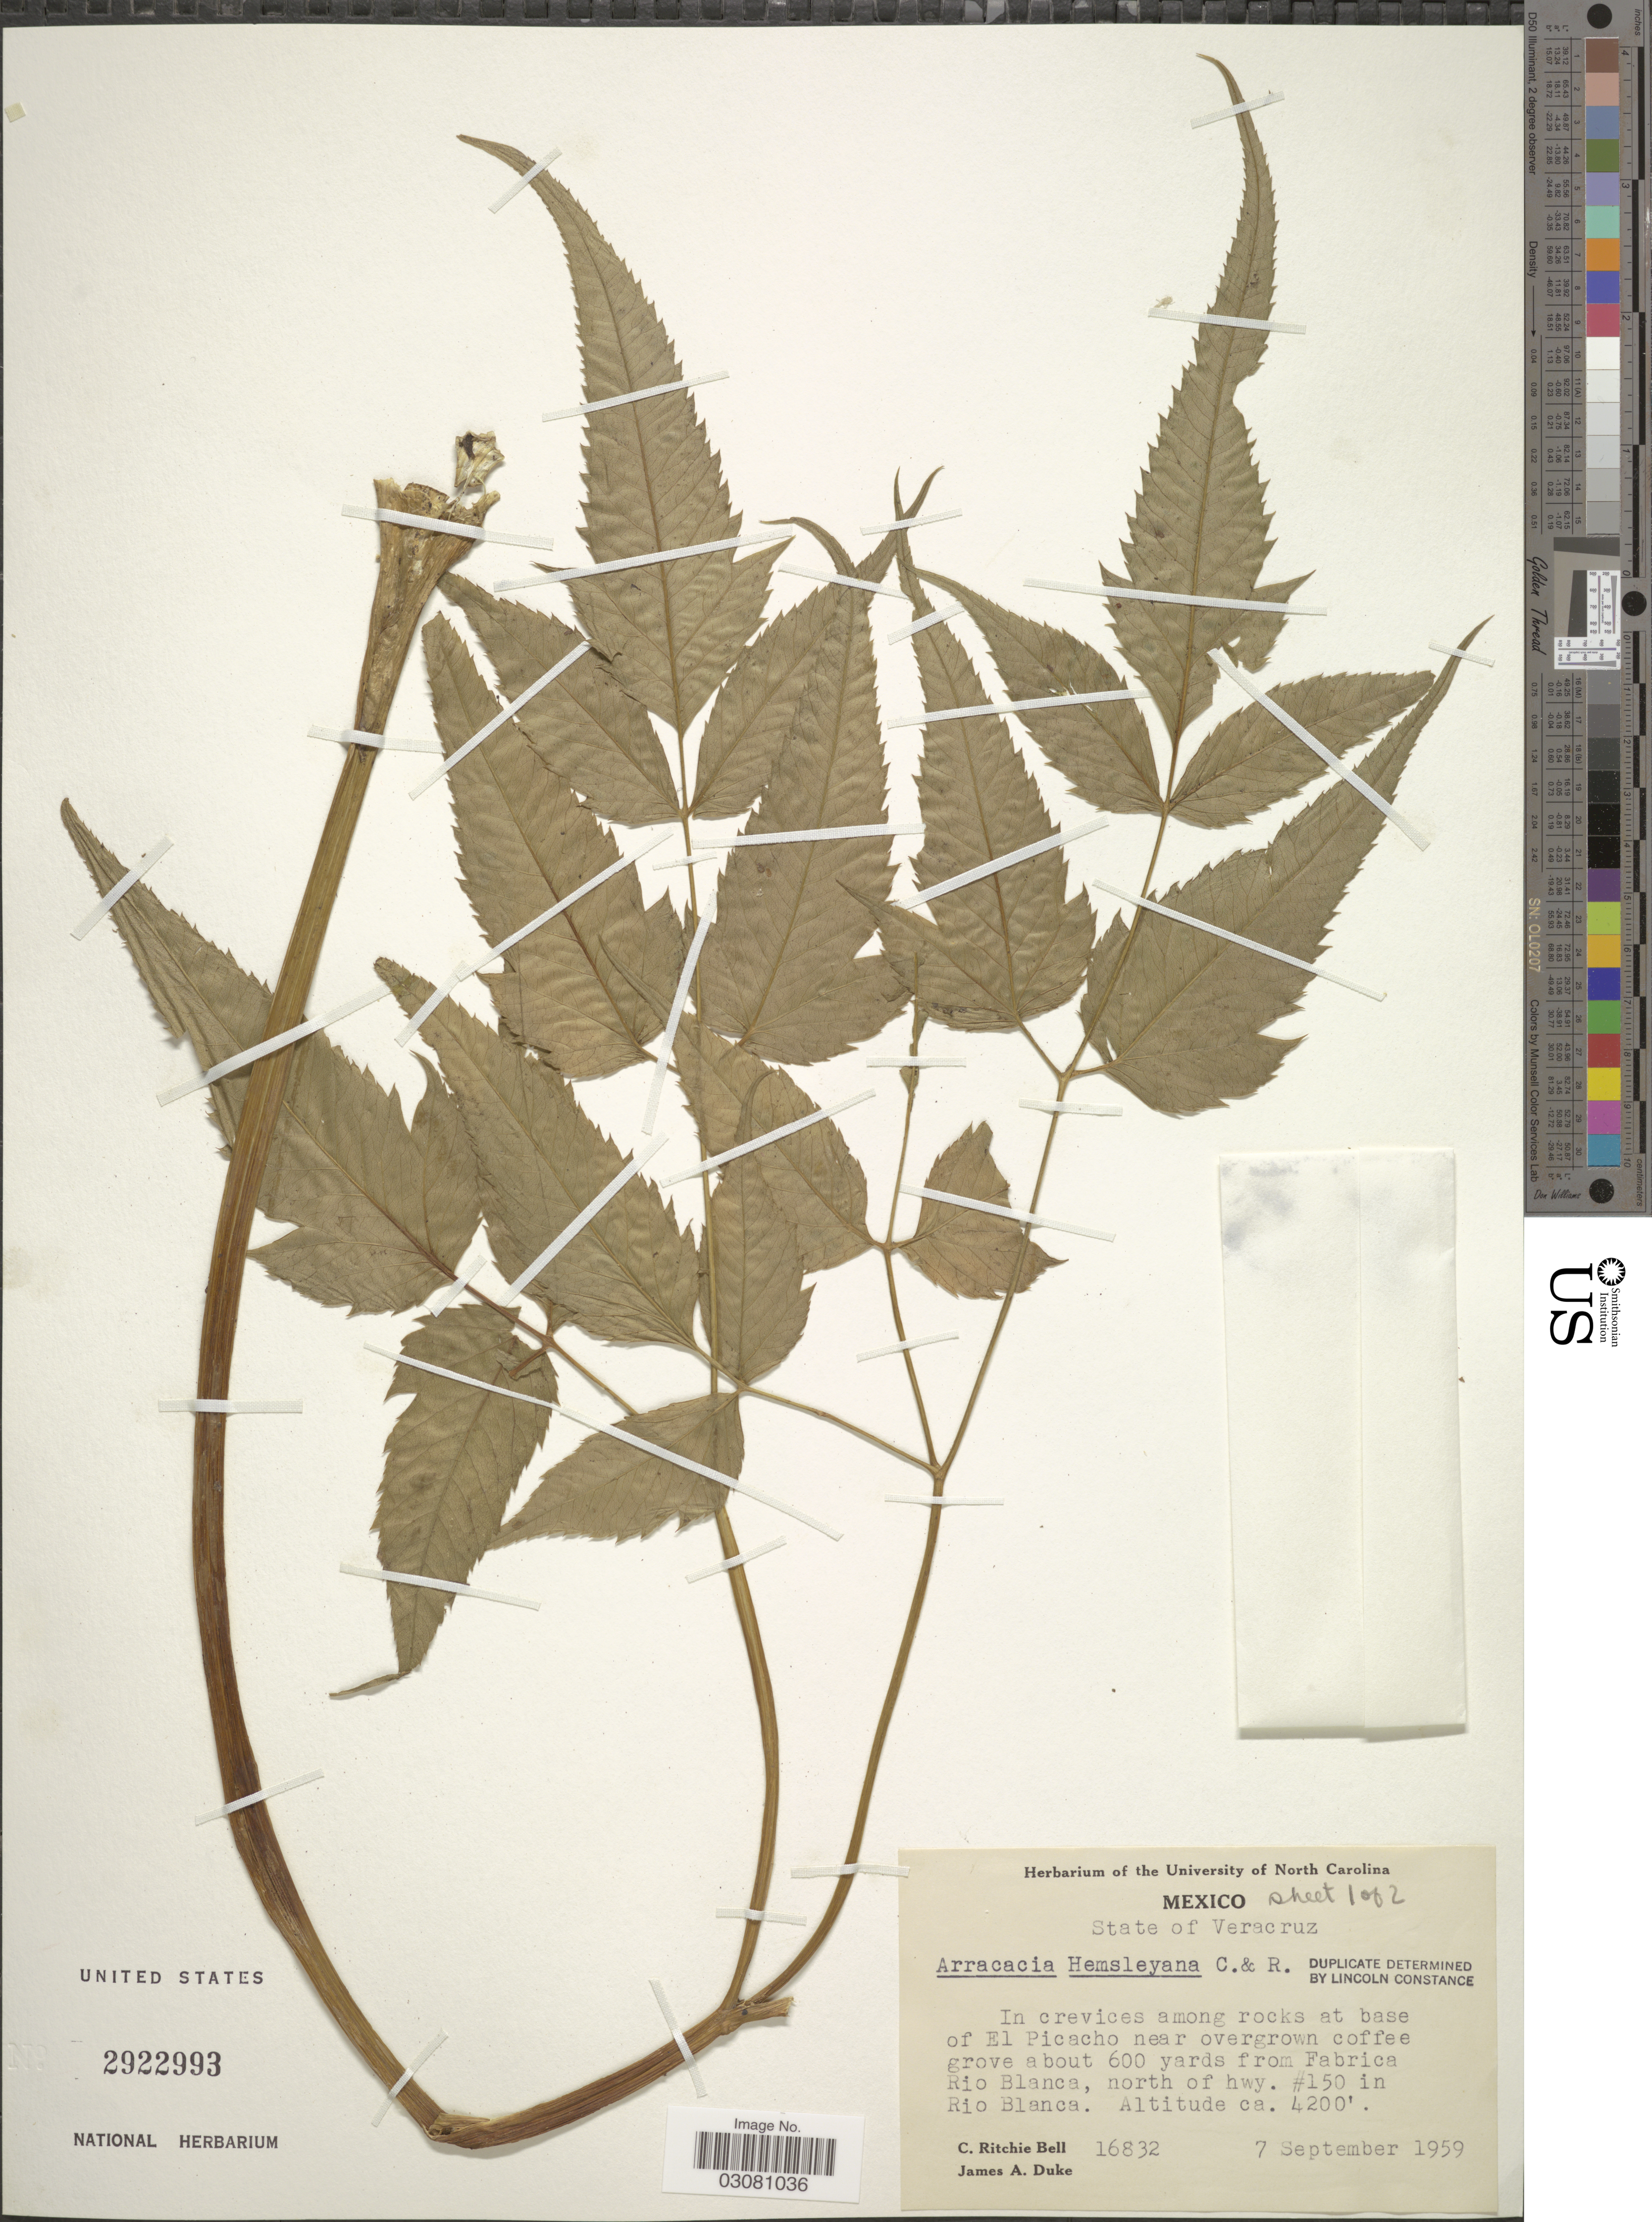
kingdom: Plantae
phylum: Tracheophyta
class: Magnoliopsida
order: Apiales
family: Apiaceae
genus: Arracacia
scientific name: Arracacia hemsleyana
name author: J.M. Coult. & Rose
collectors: C. R. Bell & J. A. Duke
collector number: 16832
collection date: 1959-09-07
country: Mexico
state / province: Veracruz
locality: In crevices among rocks at base of El Picacho near overgrown coffee grove about 600 yards from Fabricia Rio Blanca, north of hwy. #150 in Rio Blanca.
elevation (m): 1280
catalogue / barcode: US 2922993